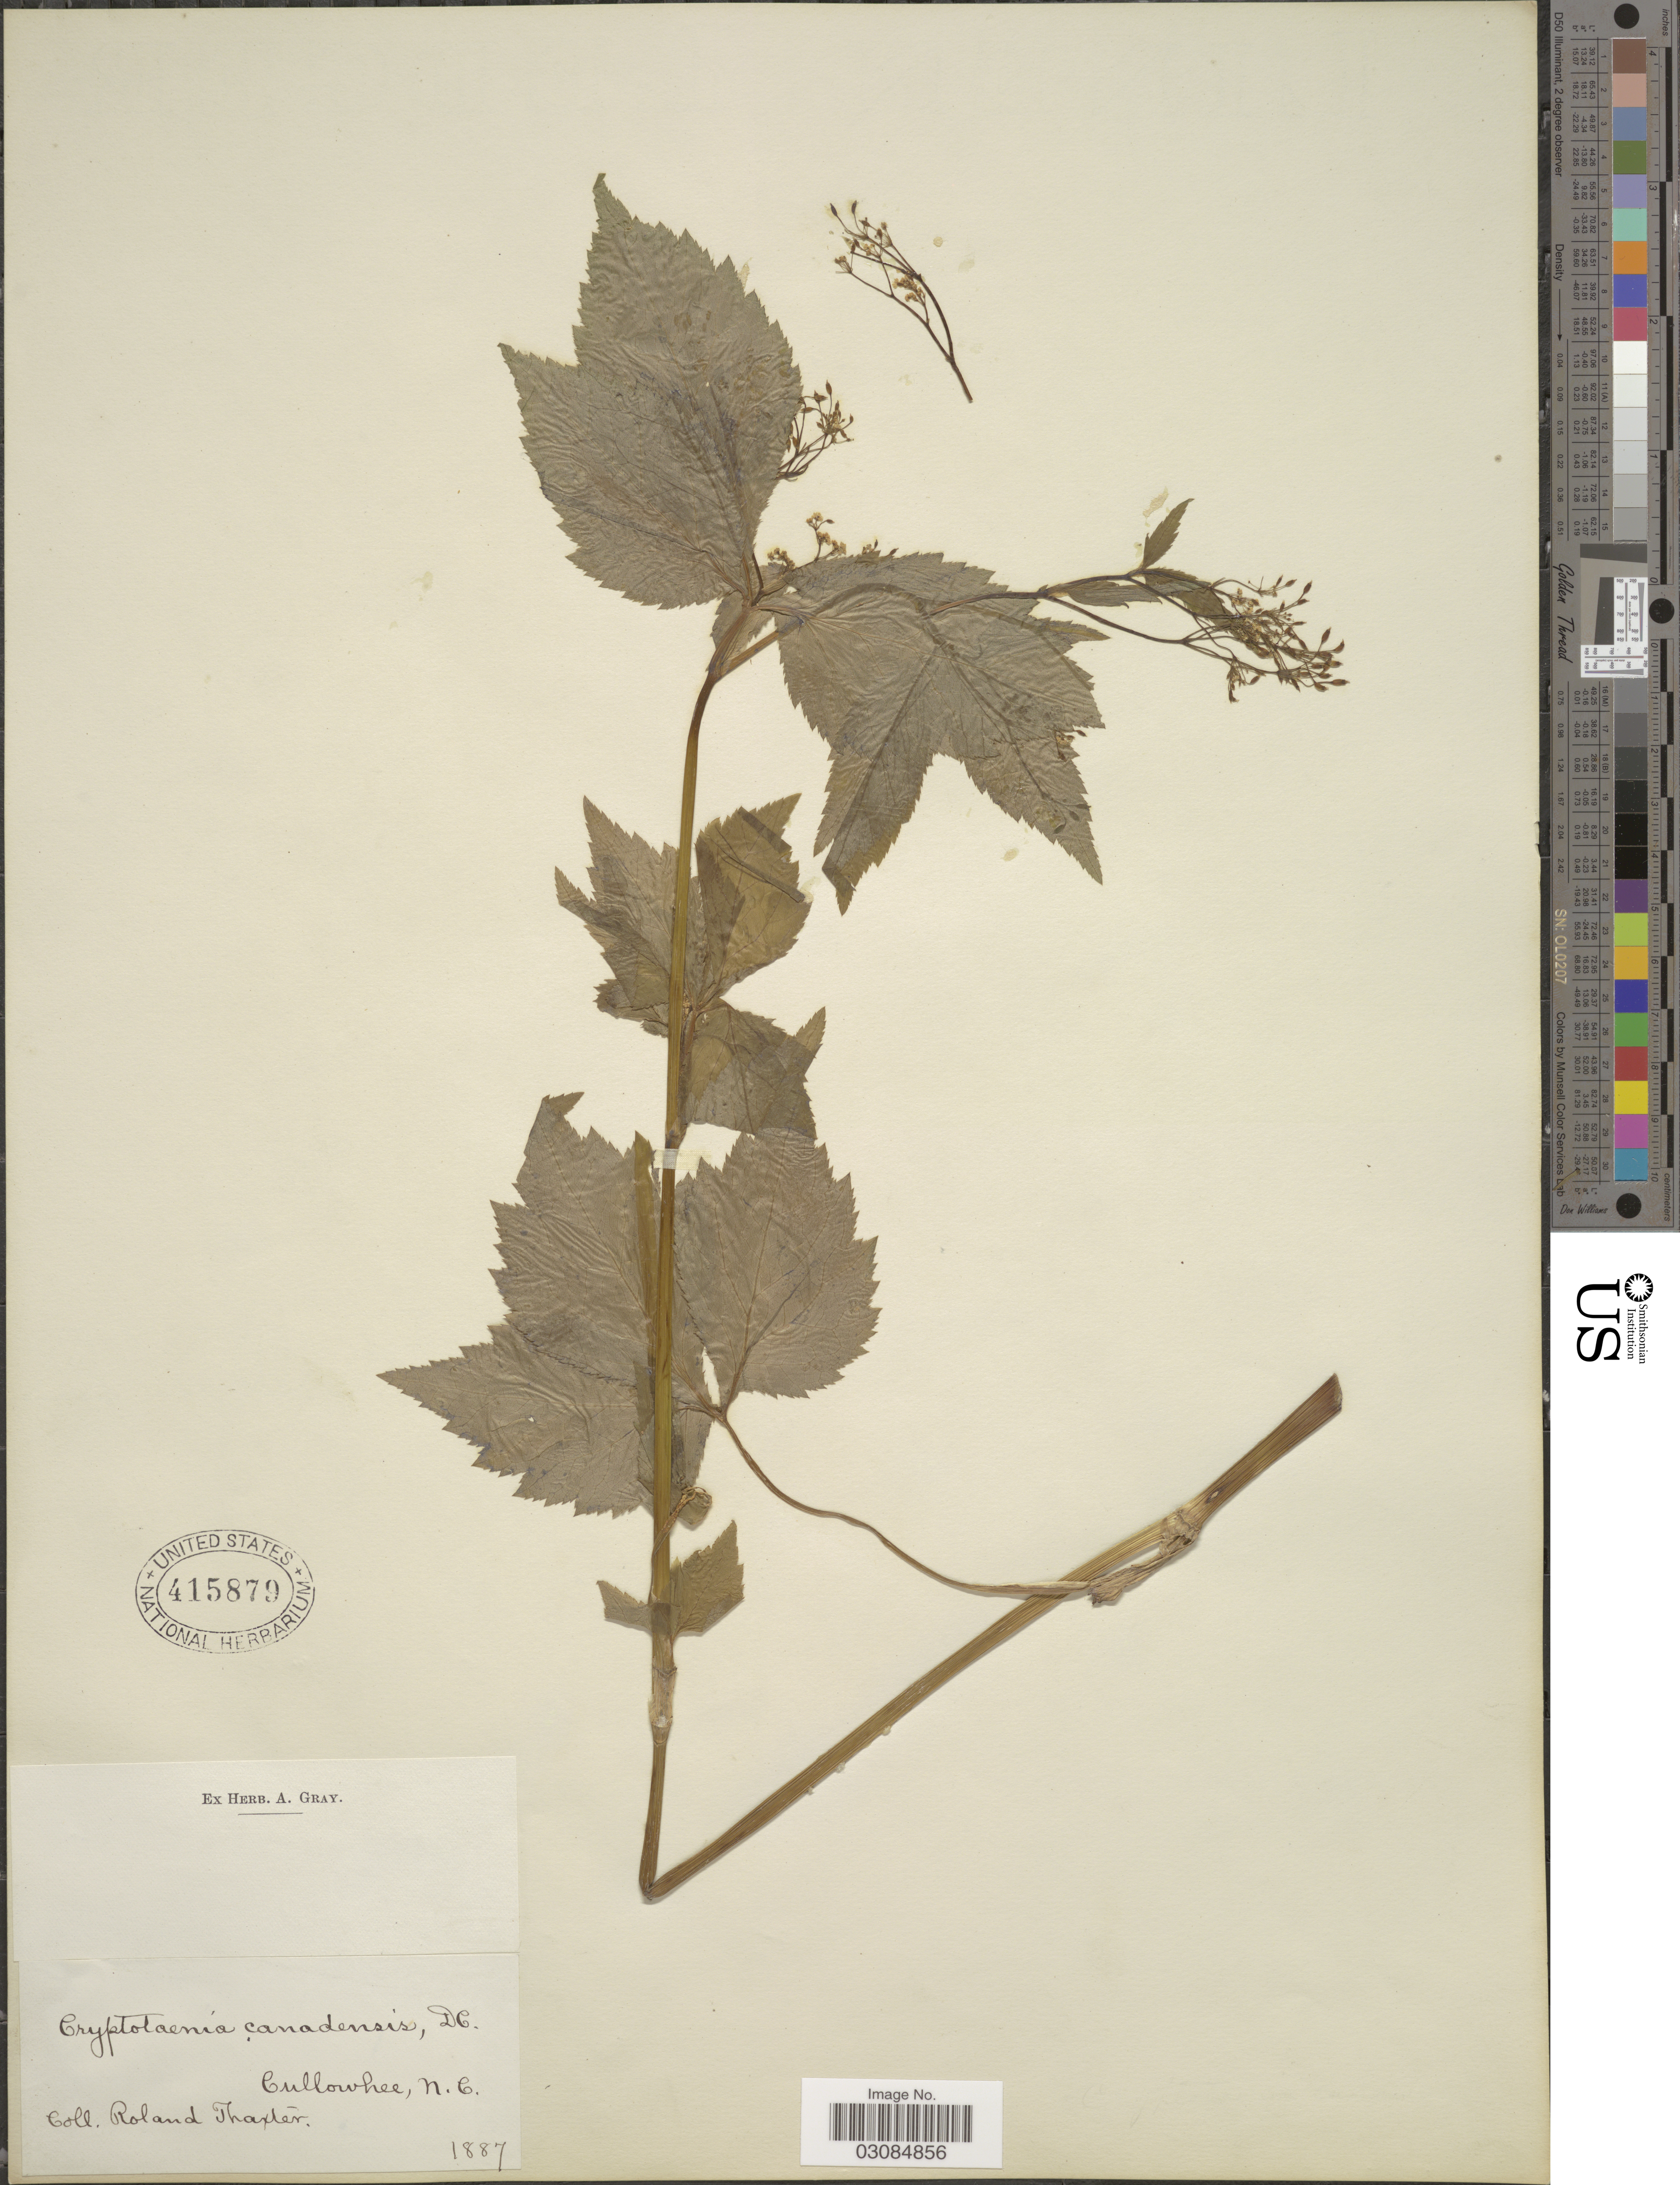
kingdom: Plantae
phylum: Tracheophyta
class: Magnoliopsida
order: Apiales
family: Apiaceae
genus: Cryptotaenia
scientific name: Cryptotaenia canadensis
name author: (L.) DC.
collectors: R. Thaxter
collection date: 1887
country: United States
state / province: North Carolina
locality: Cullowhee.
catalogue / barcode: US 415879